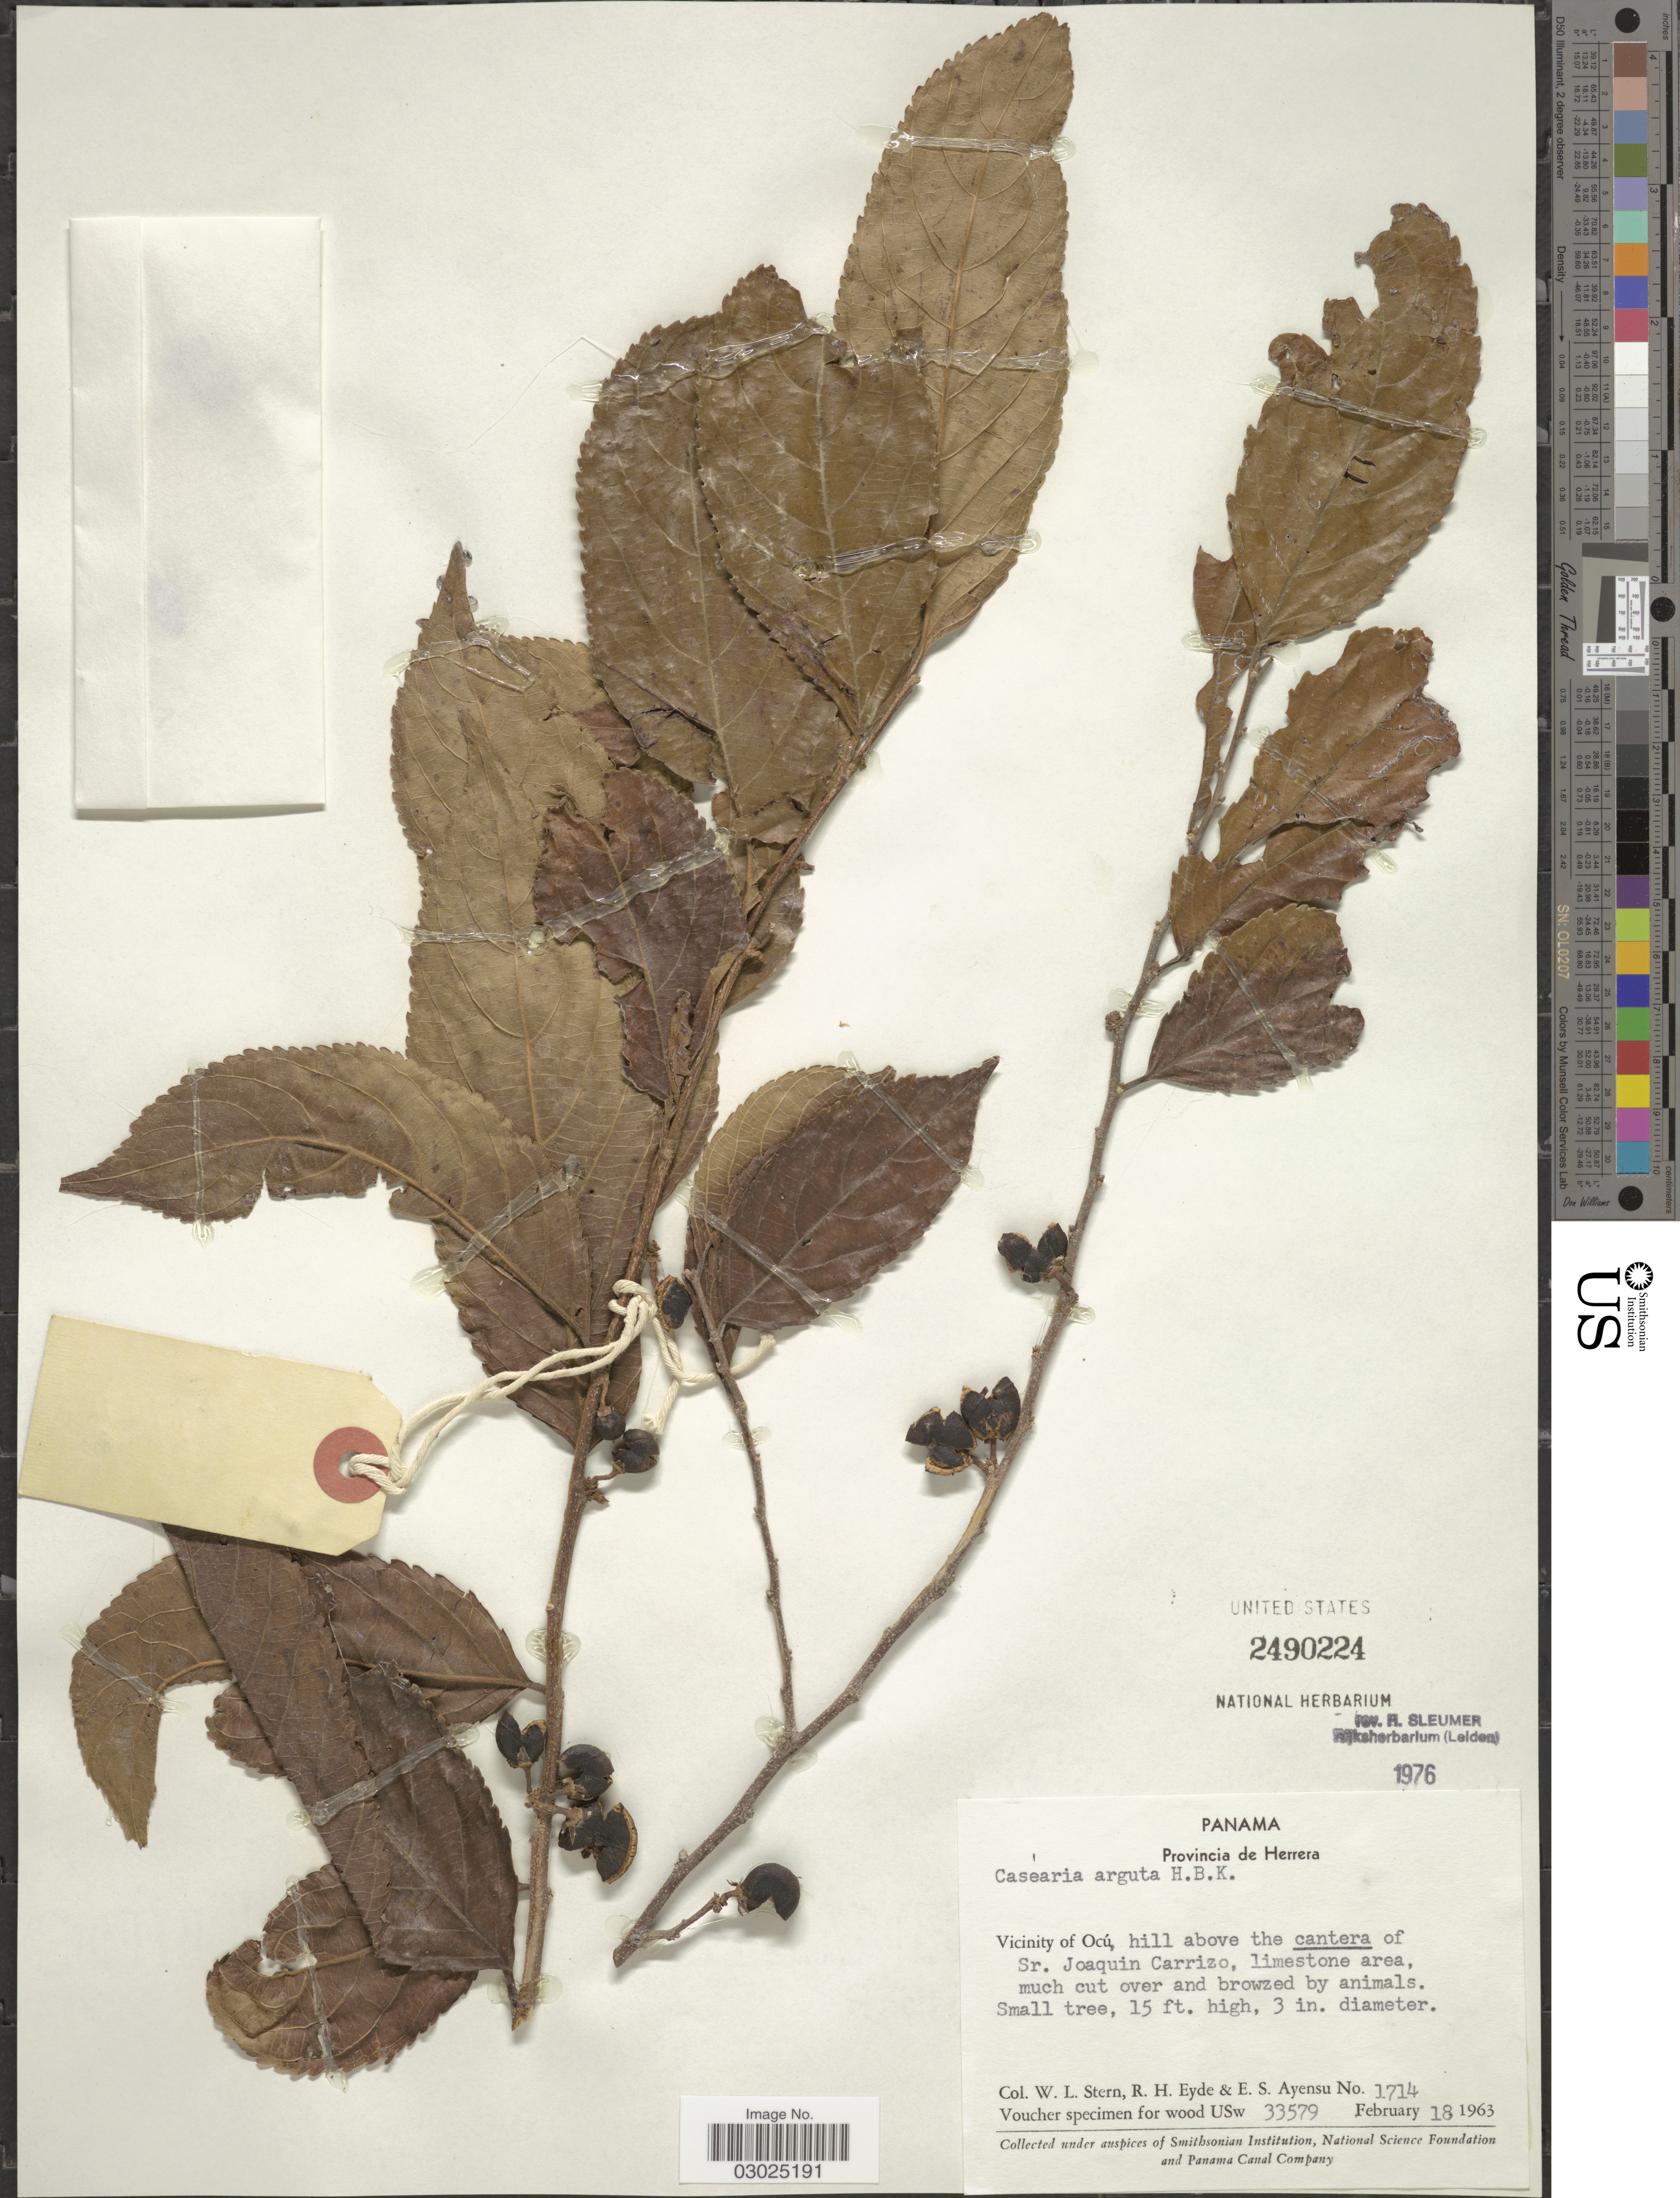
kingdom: Plantae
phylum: Tracheophyta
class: Magnoliopsida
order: Malpighiales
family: Salicaceae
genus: Casearia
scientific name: Casearia arguta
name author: Kunth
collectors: W. L. Stern, R. H. Eyde & E. S. Ayensu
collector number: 1714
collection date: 1963-02-18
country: Panama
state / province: Herrera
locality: Vicinity of Ocú, hill above the cantera of Sr. Joaquin Carrizo, limestone area.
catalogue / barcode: US 2490224